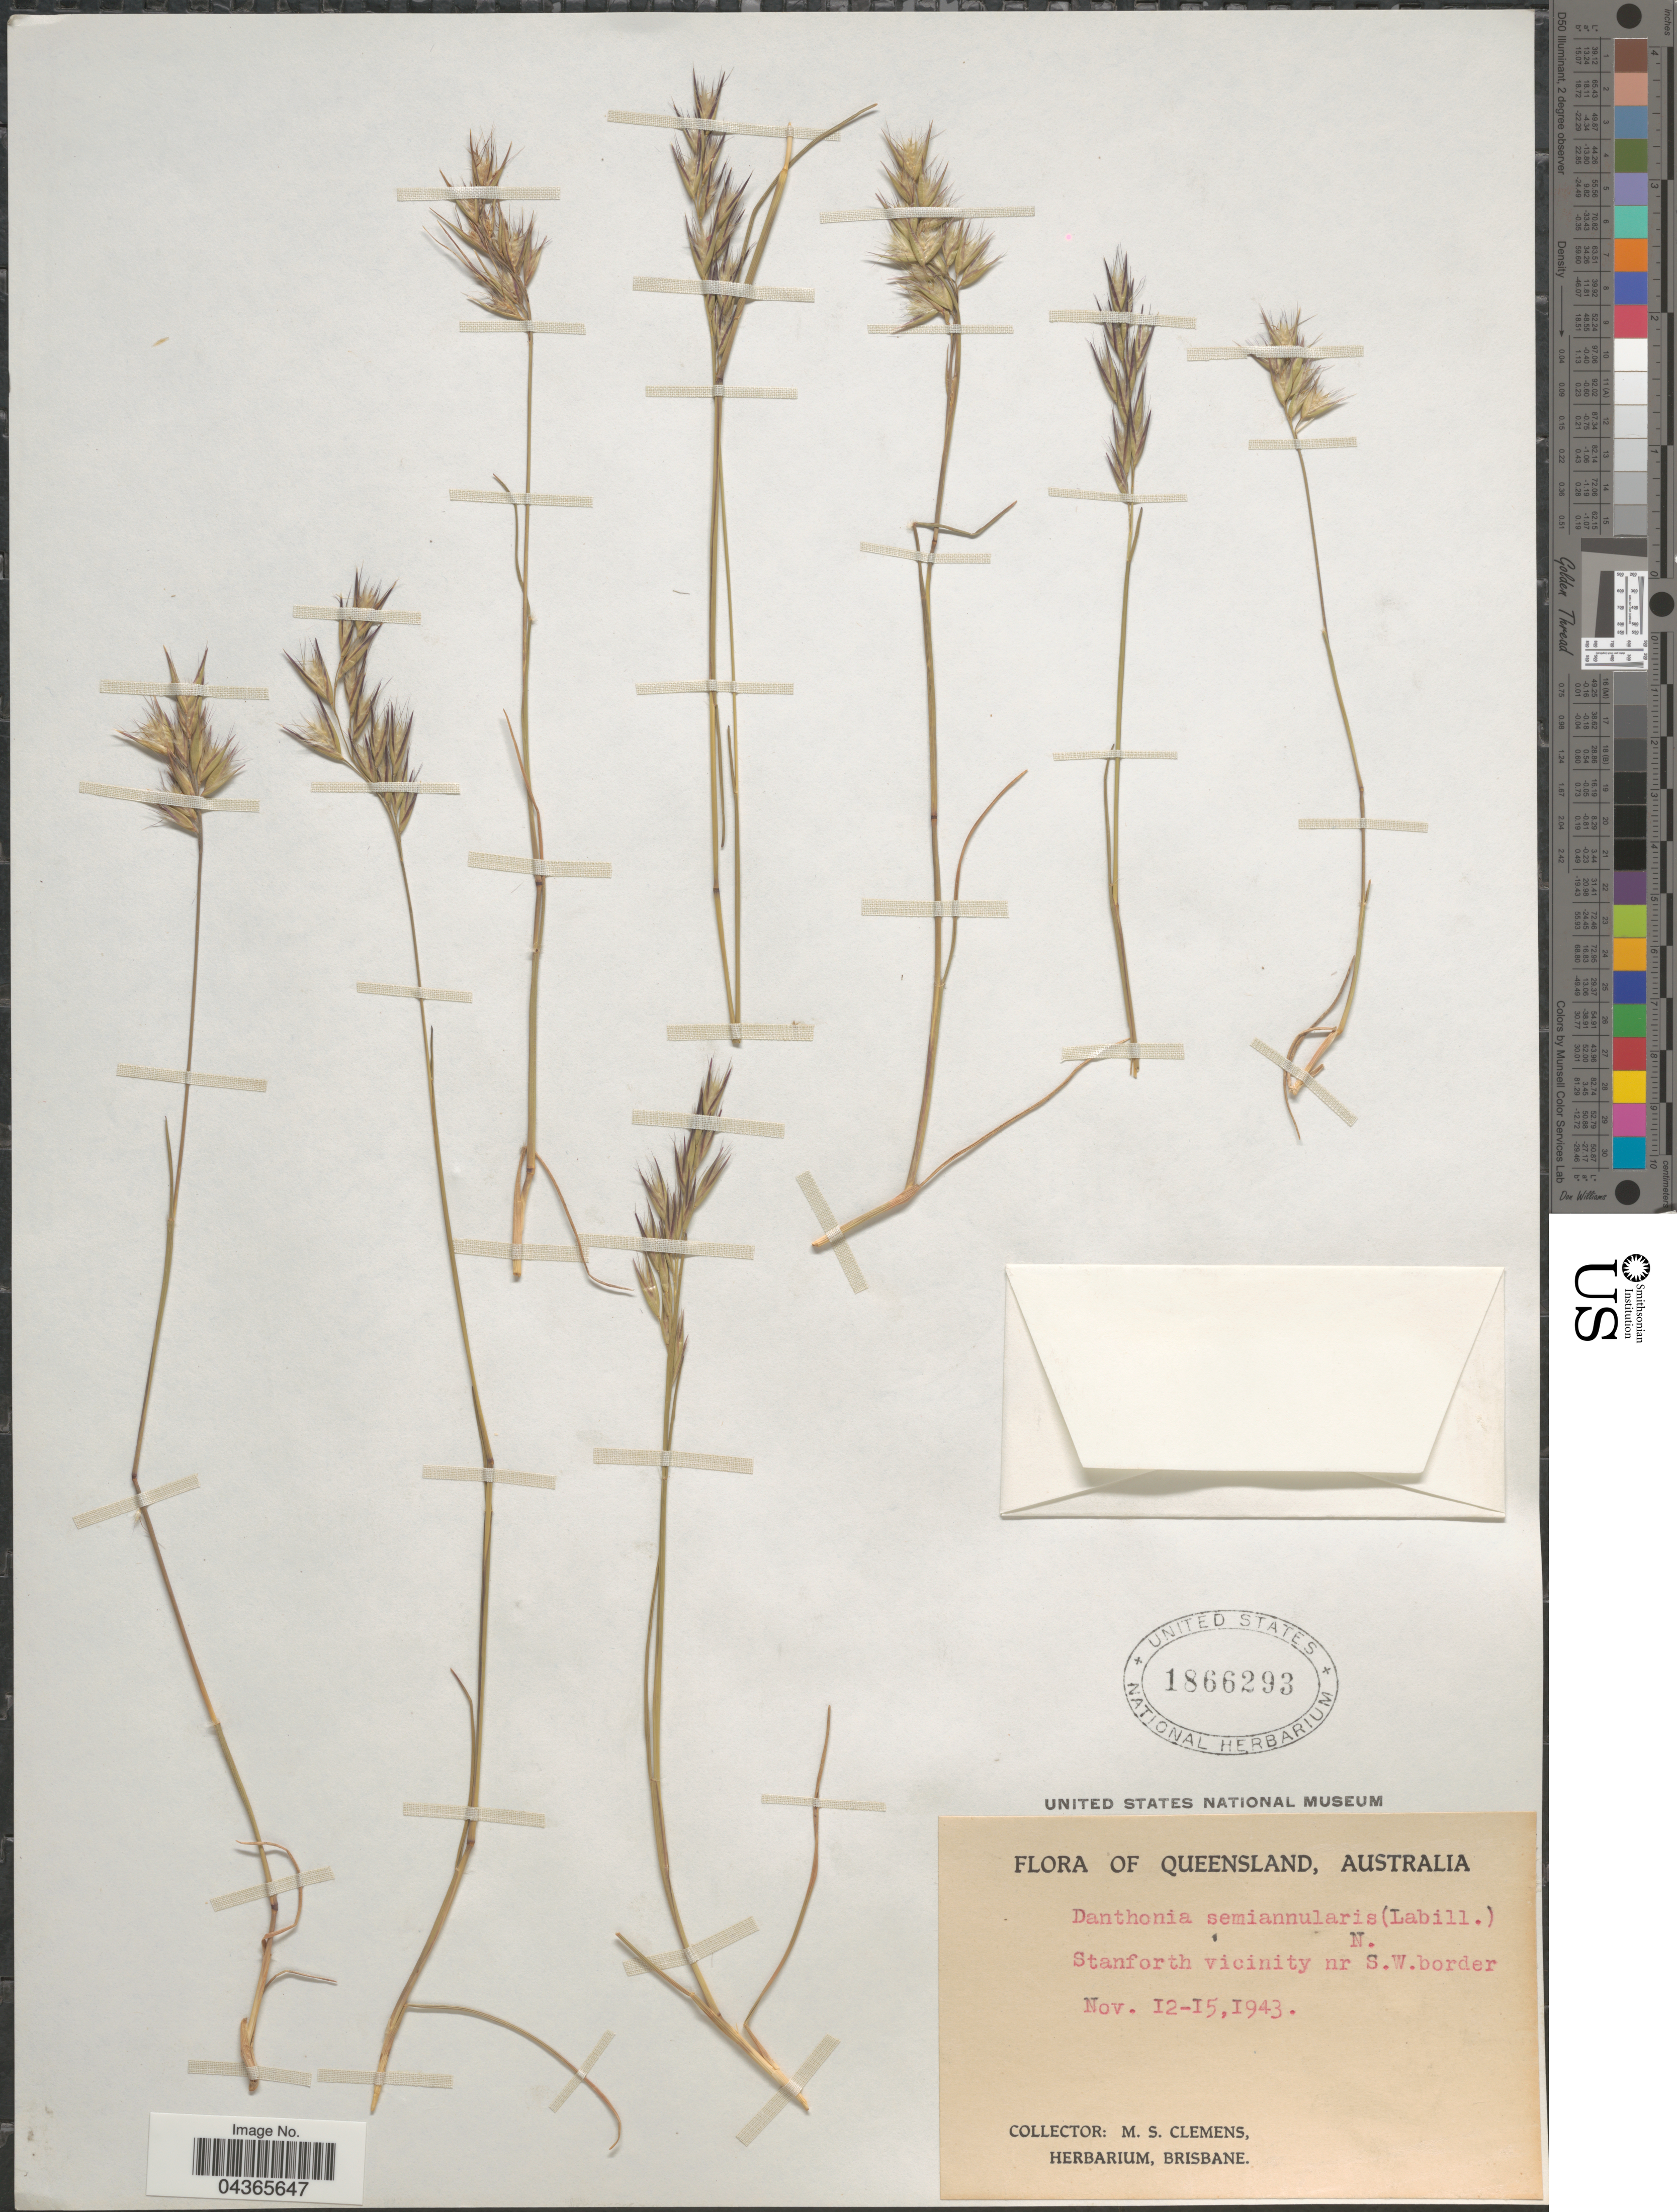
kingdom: Plantae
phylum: Tracheophyta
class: Liliopsida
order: Poales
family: Poaceae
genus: Rytidosperma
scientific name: Rytidosperma semiannulare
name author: (Labill.) Connor & Edgar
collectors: M. S. Clemens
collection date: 1943-11-12/1943-11-15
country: Australia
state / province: Queensland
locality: Stanforth vicinity nr N.S.W. border.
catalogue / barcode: US 1866293